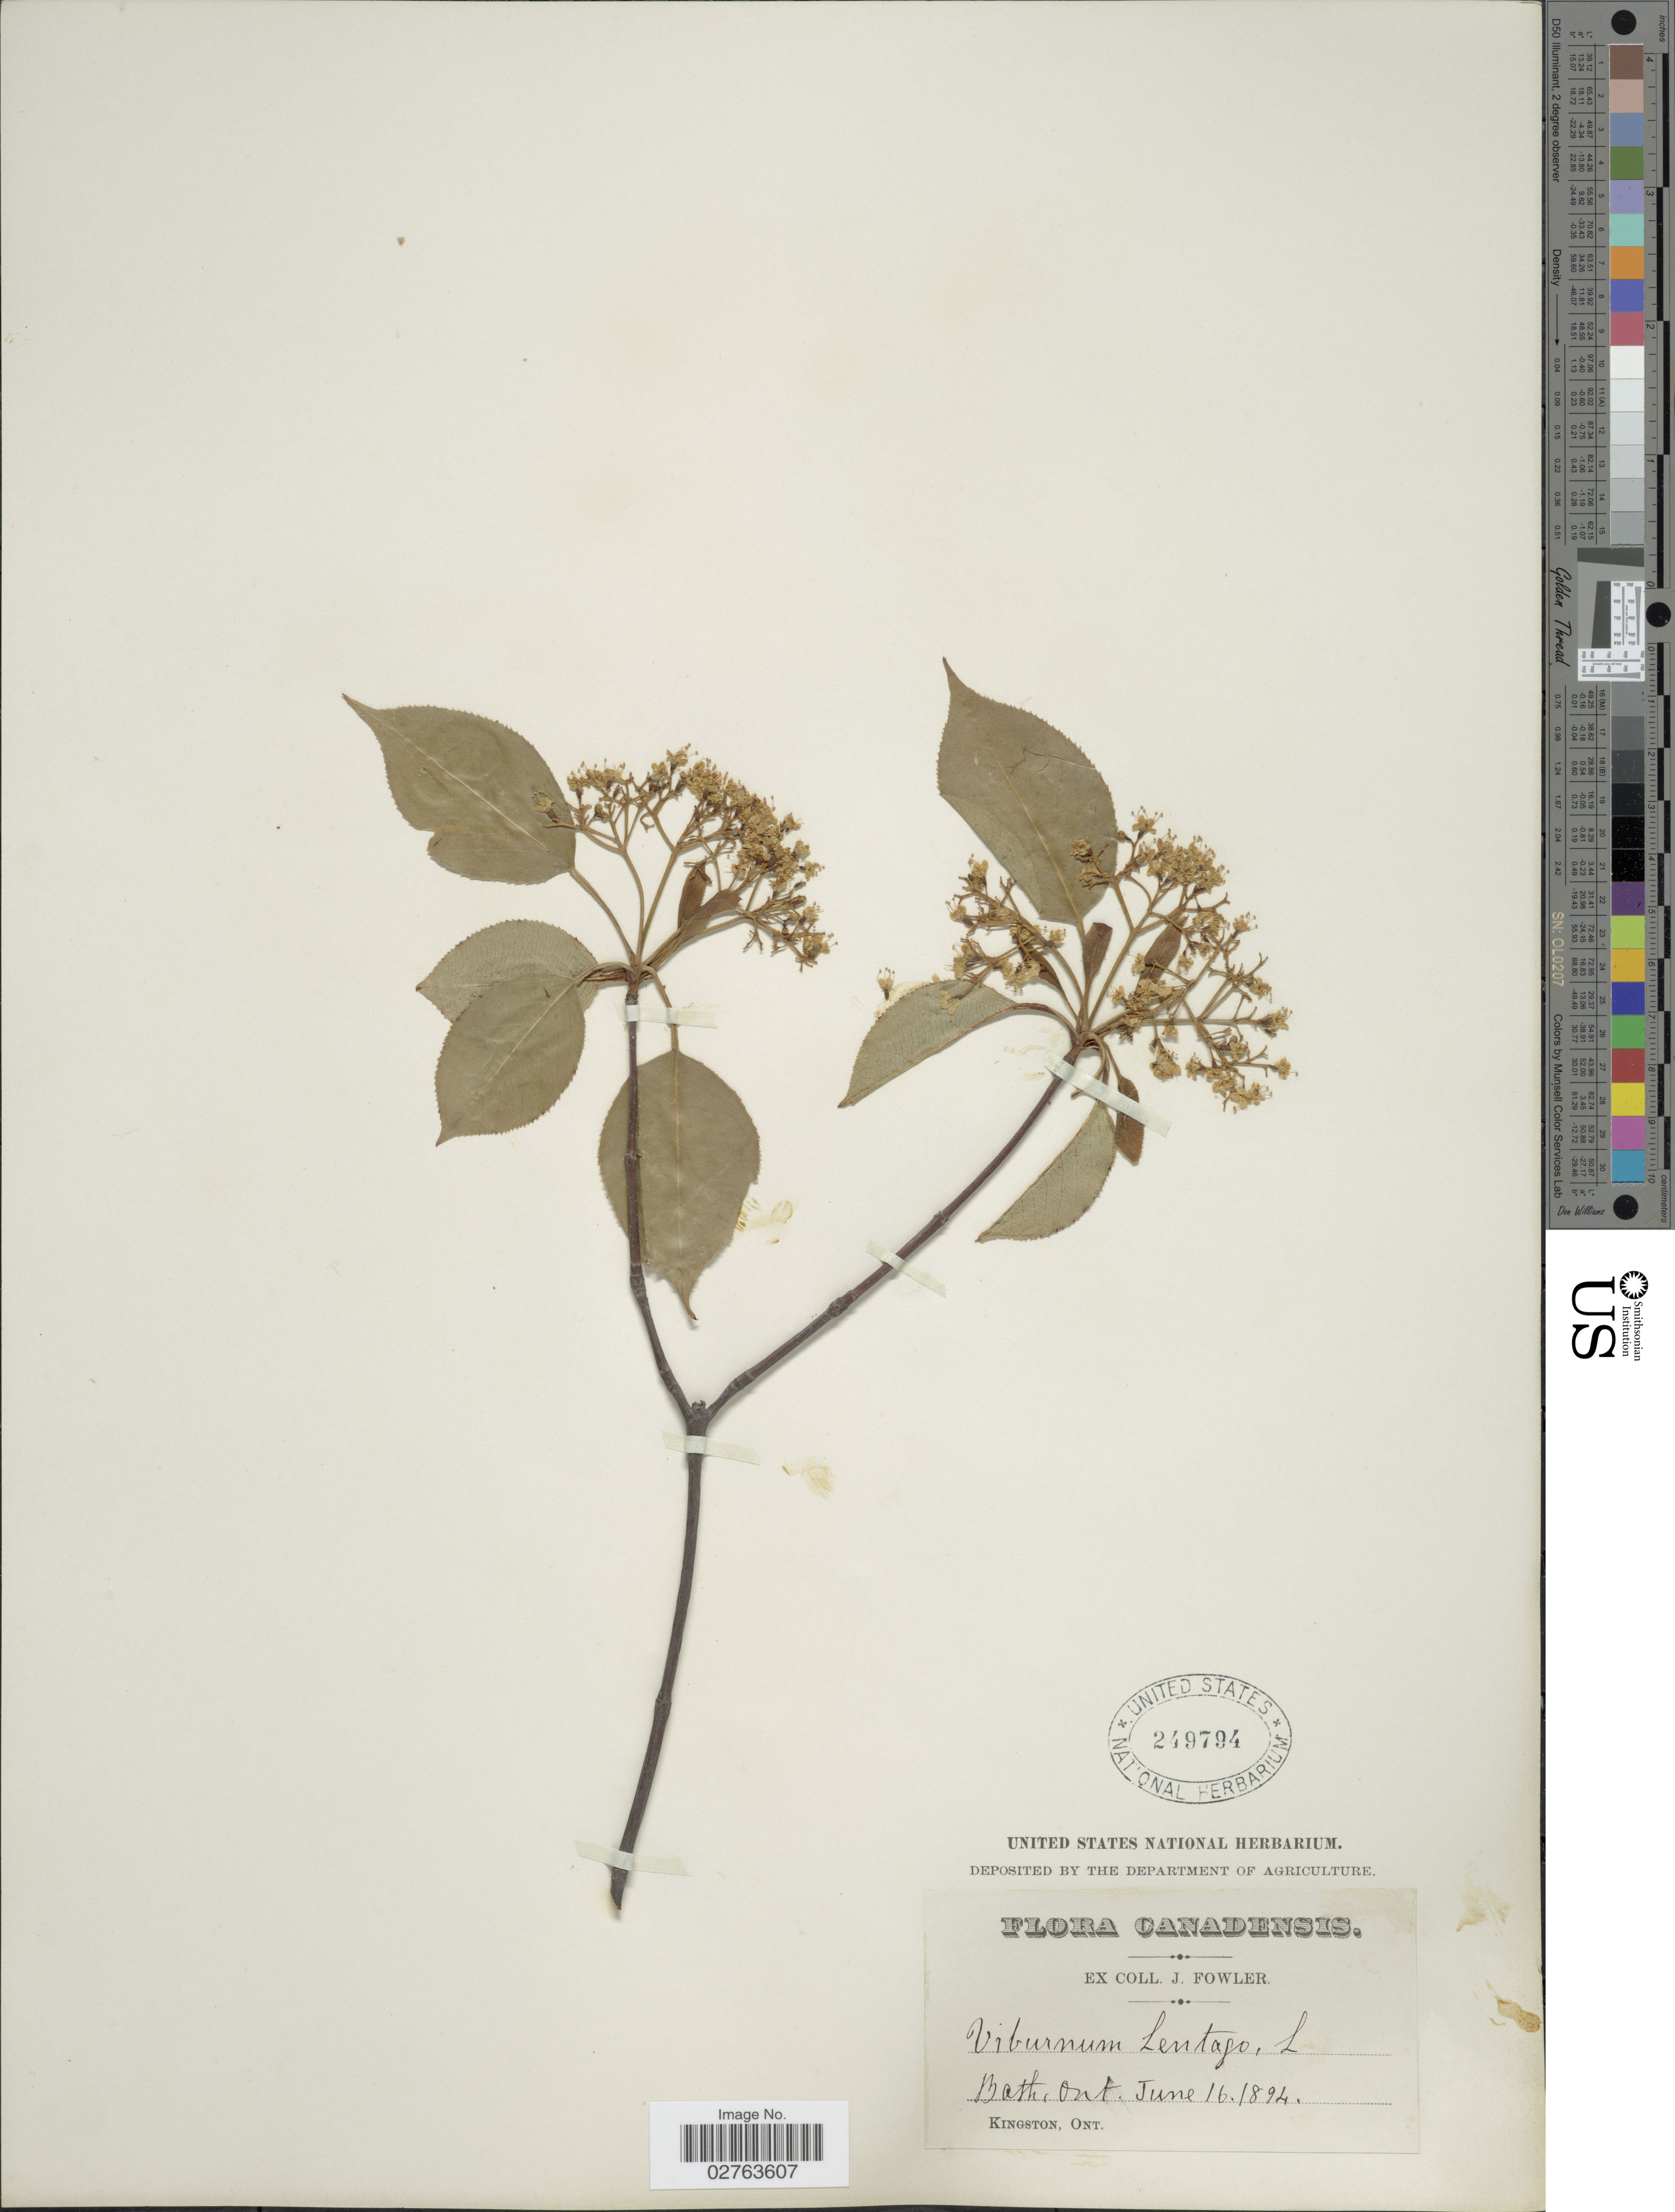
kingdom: Plantae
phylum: Tracheophyta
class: Magnoliopsida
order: Dipsacales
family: Viburnaceae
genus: Viburnum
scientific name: Viburnum lentago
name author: L.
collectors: J. P. Fowler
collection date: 1894-06-16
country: Canada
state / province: Ontario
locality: Bath. Kingston.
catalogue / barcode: US 249794